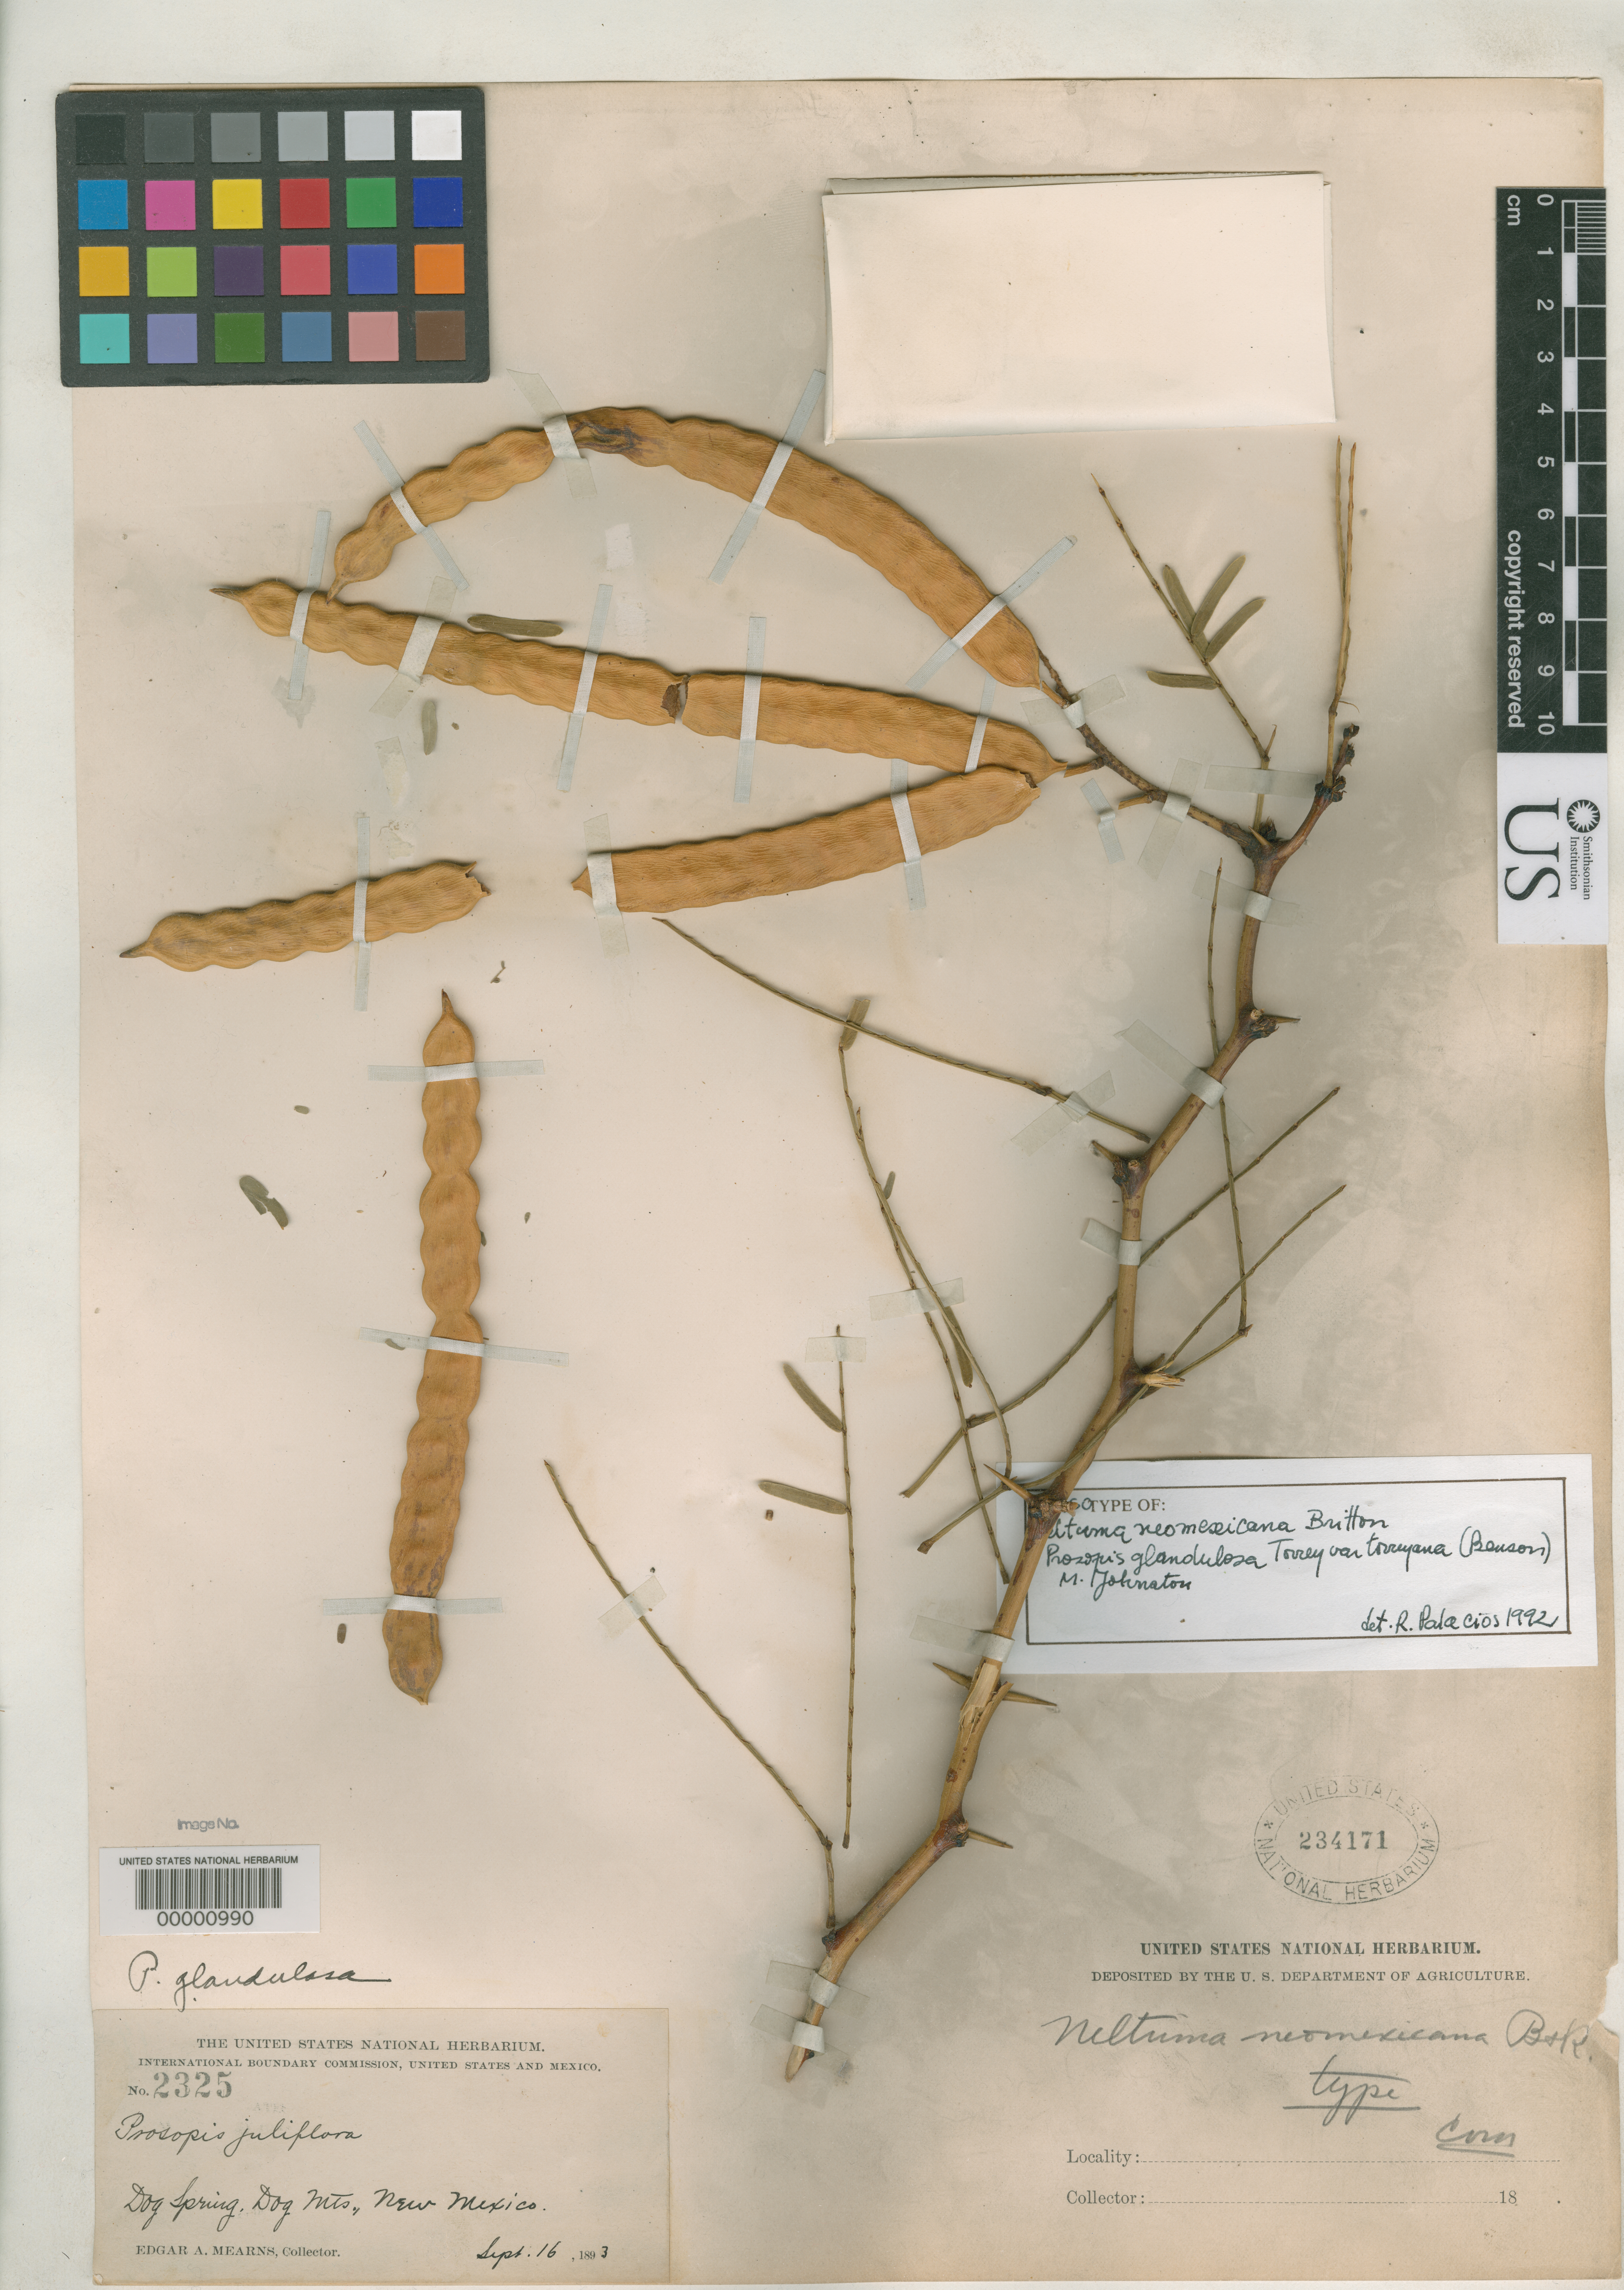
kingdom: Plantae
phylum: Tracheophyta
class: Magnoliopsida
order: Fabales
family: Fabaceae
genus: Neltuma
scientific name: Neltuma neomexicana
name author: Britton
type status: Isotype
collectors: E. A. Mearns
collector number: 2325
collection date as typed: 16 Sep 1893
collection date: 1893-09-16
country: United States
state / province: New Mexico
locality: Dog Spring, Dog Mts.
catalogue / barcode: US 234171